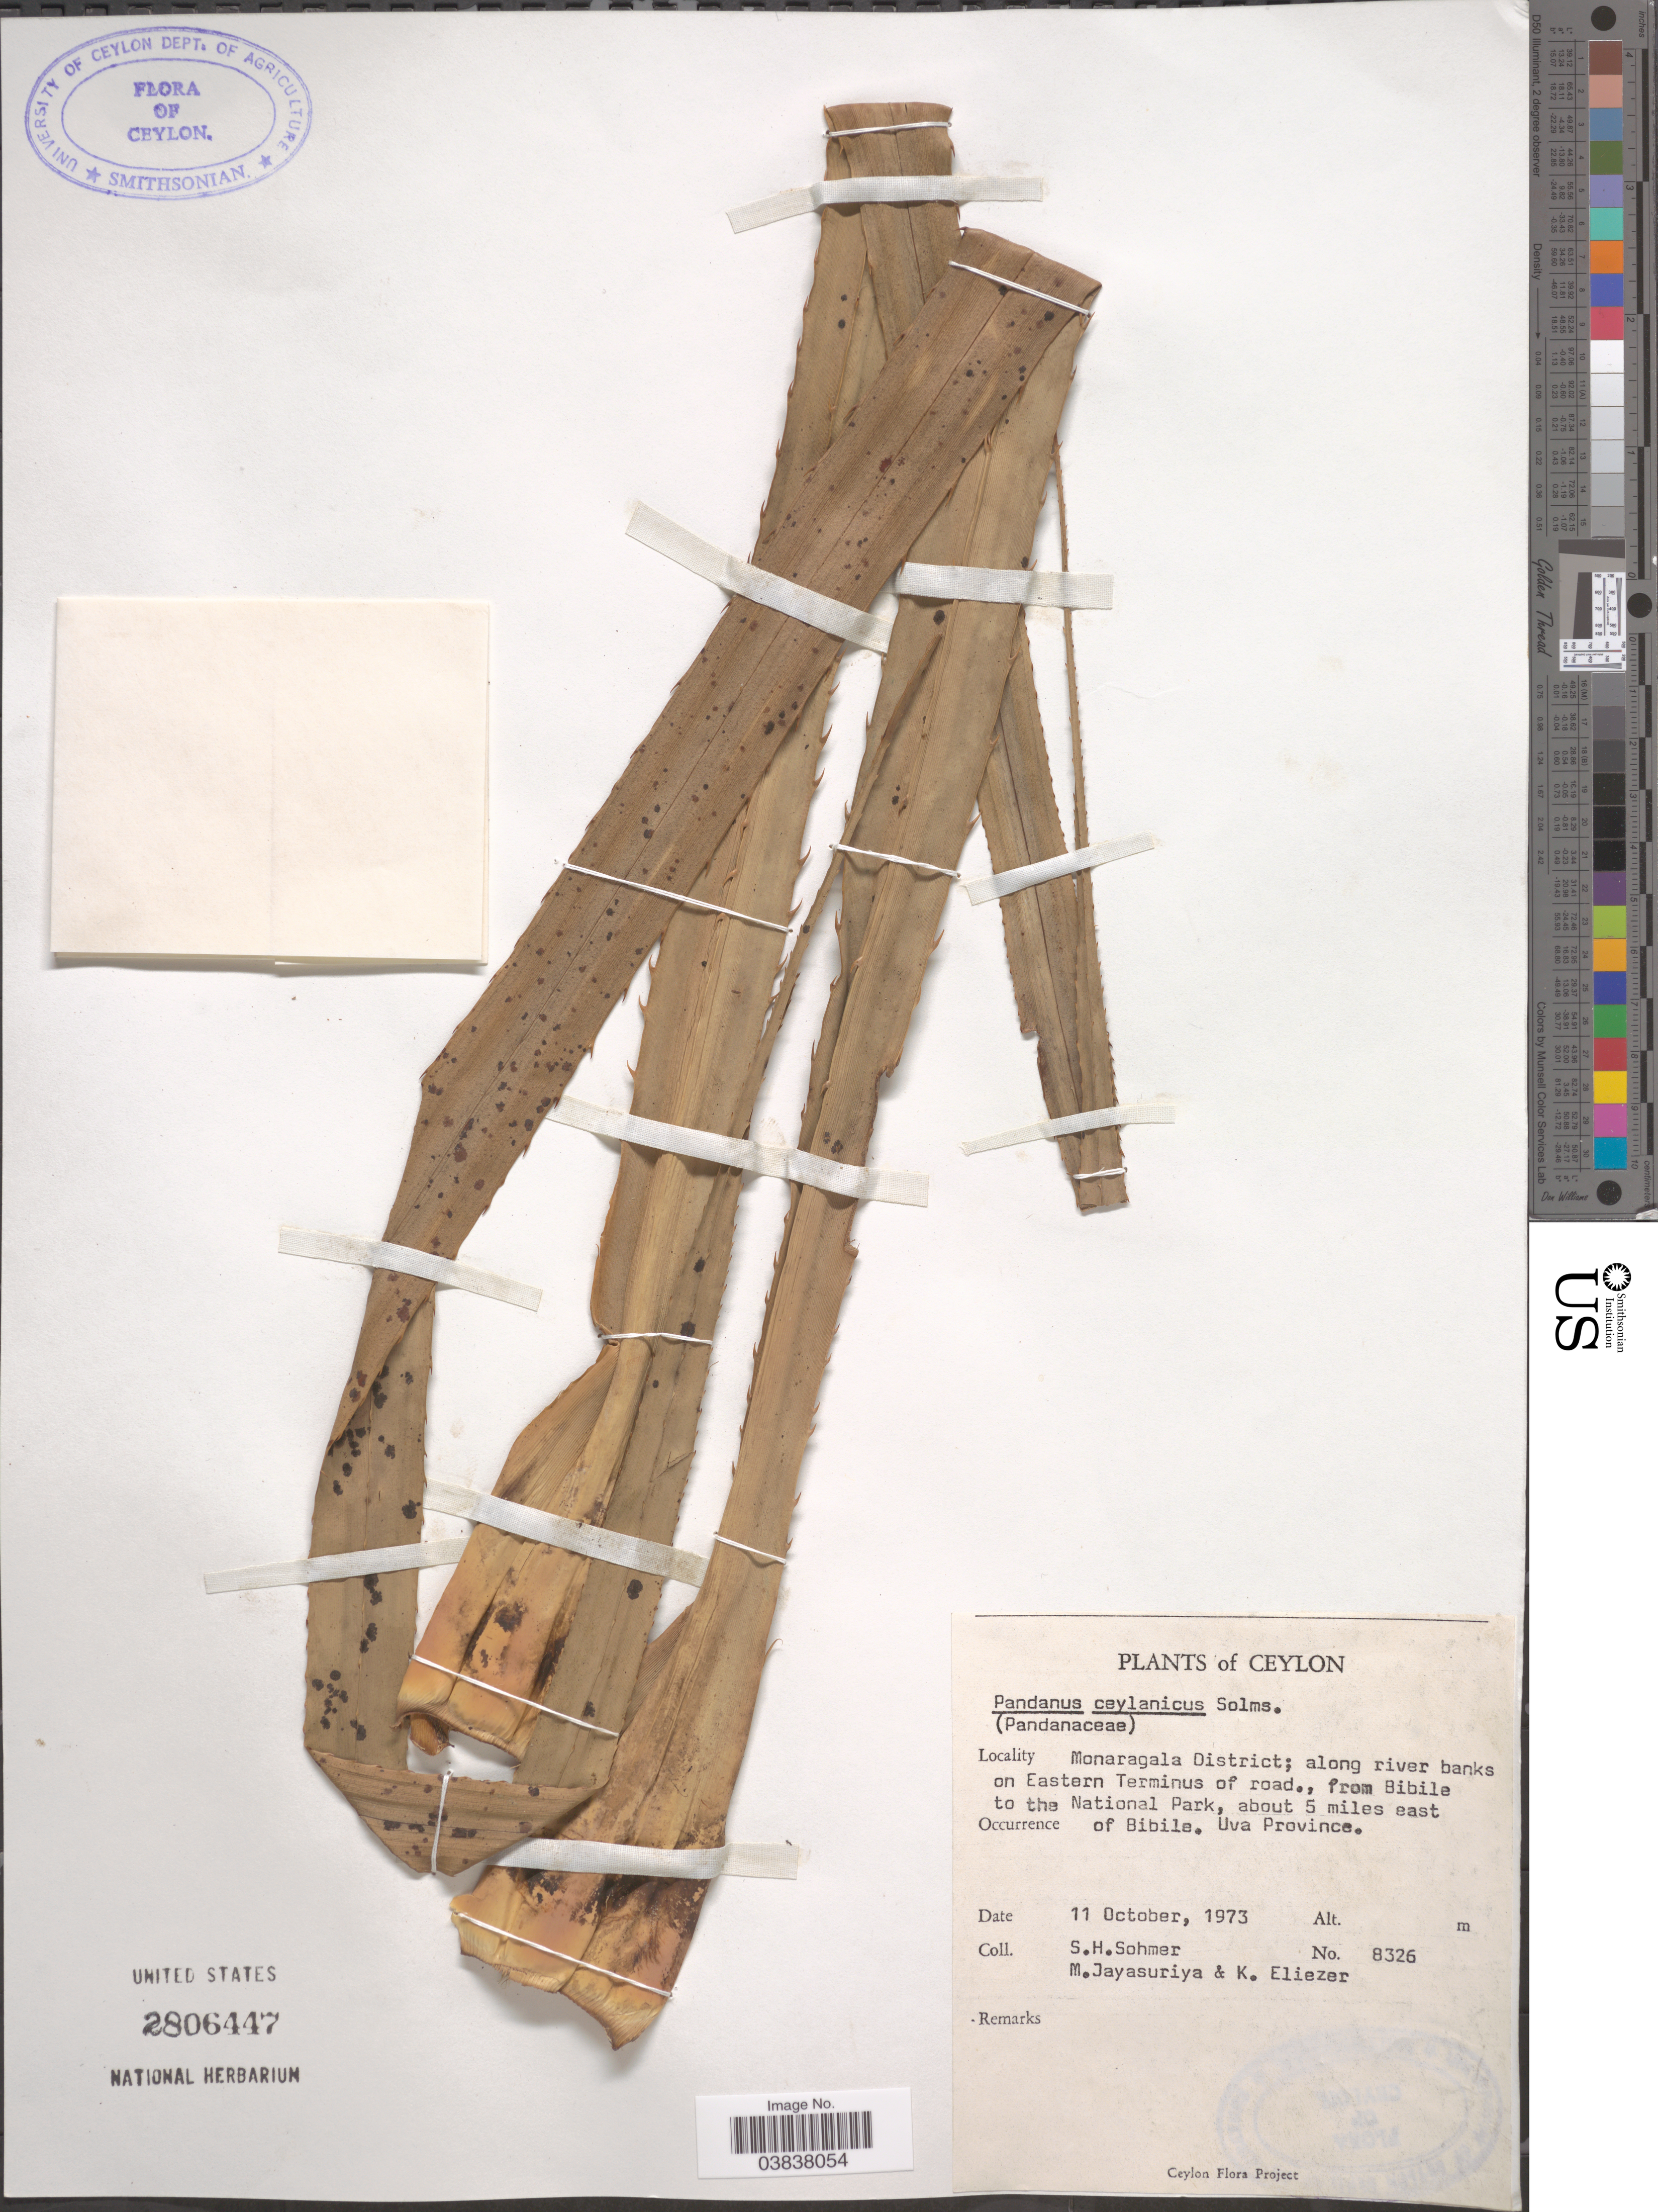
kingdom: Plantae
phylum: Tracheophyta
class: Liliopsida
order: Pandanales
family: Pandanaceae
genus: Pandanus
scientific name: Pandanus ceylanicus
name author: Solms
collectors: S. H. Sohmer, M. Jayasuriya & K. Eliezer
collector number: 8326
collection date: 1973-10-11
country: Sri Lanka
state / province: Uva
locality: Ceylon. Monaragala District; along river banks on Eastern Terminus of road., from Bibile to the National Park, about 5 miles east of Bibile.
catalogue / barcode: US 2806447